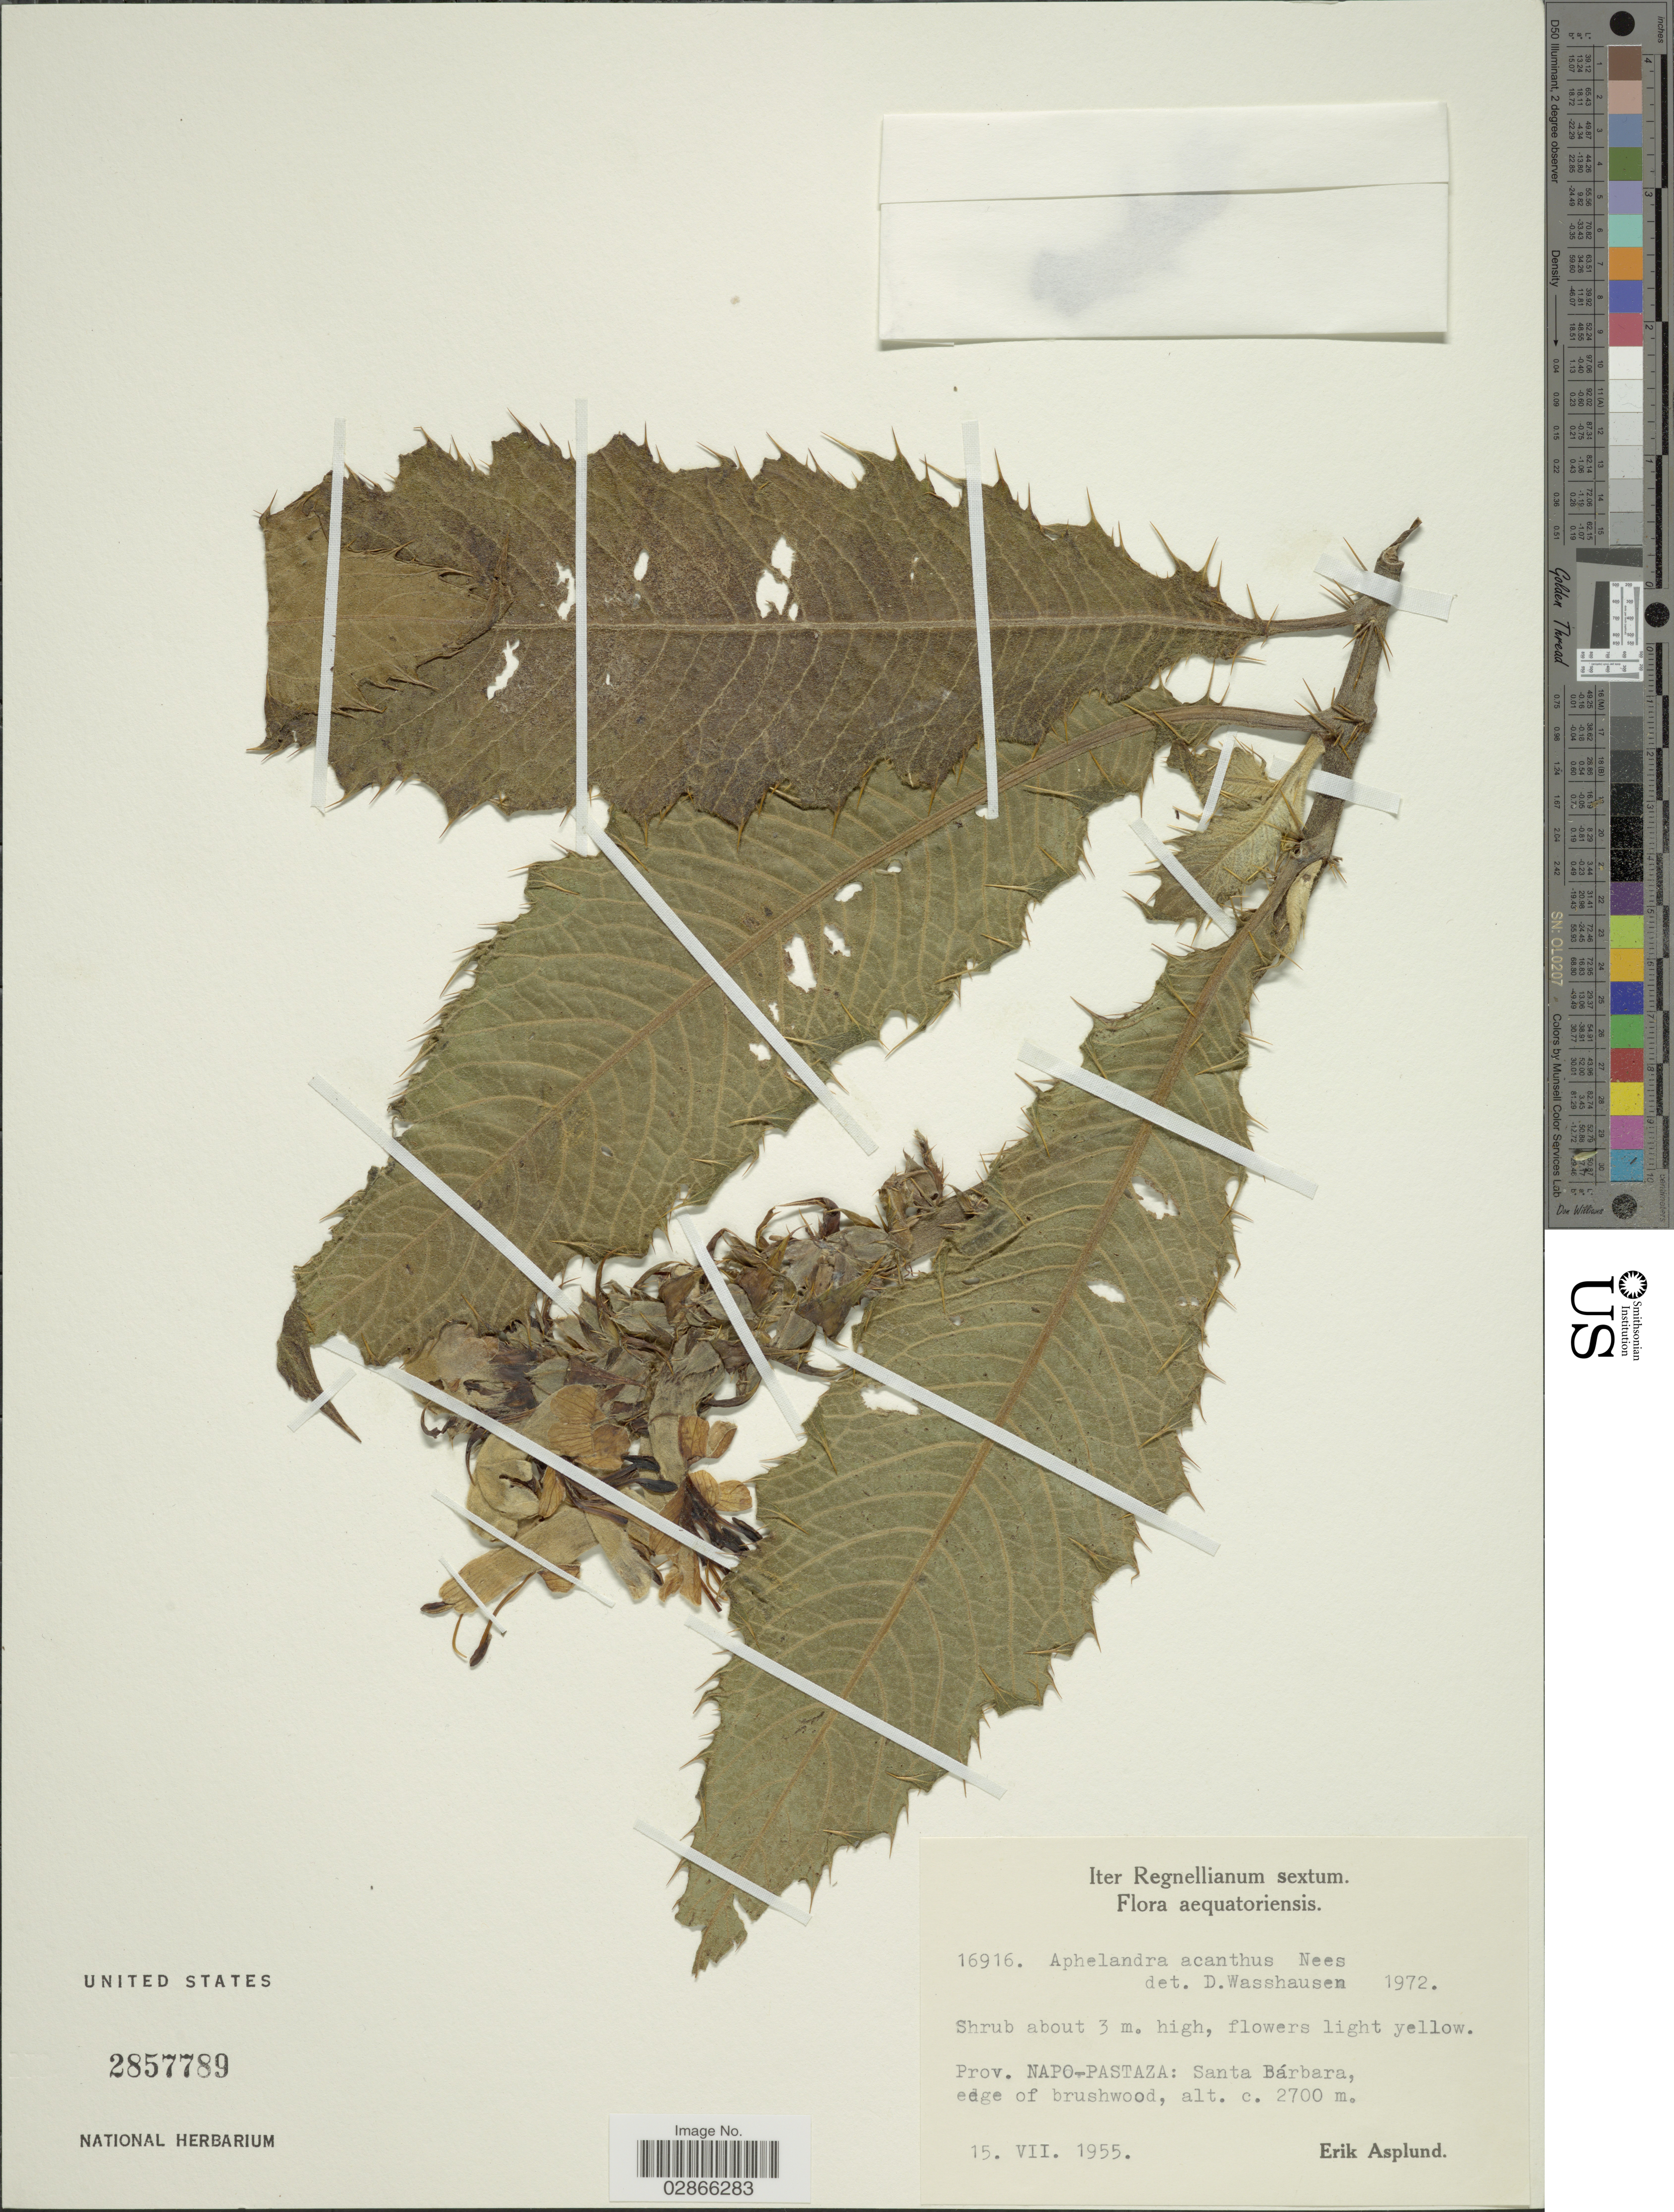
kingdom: Plantae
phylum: Tracheophyta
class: Magnoliopsida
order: Lamiales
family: Acanthaceae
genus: Aphelandra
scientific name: Aphelandra acanthus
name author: Nees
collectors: E. Asplund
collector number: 16916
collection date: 1955-07-15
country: Ecuador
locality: Prov. Napo-Pastaza: Santa Bárbara, edge of brushwood.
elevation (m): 2700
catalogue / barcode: US 2857789